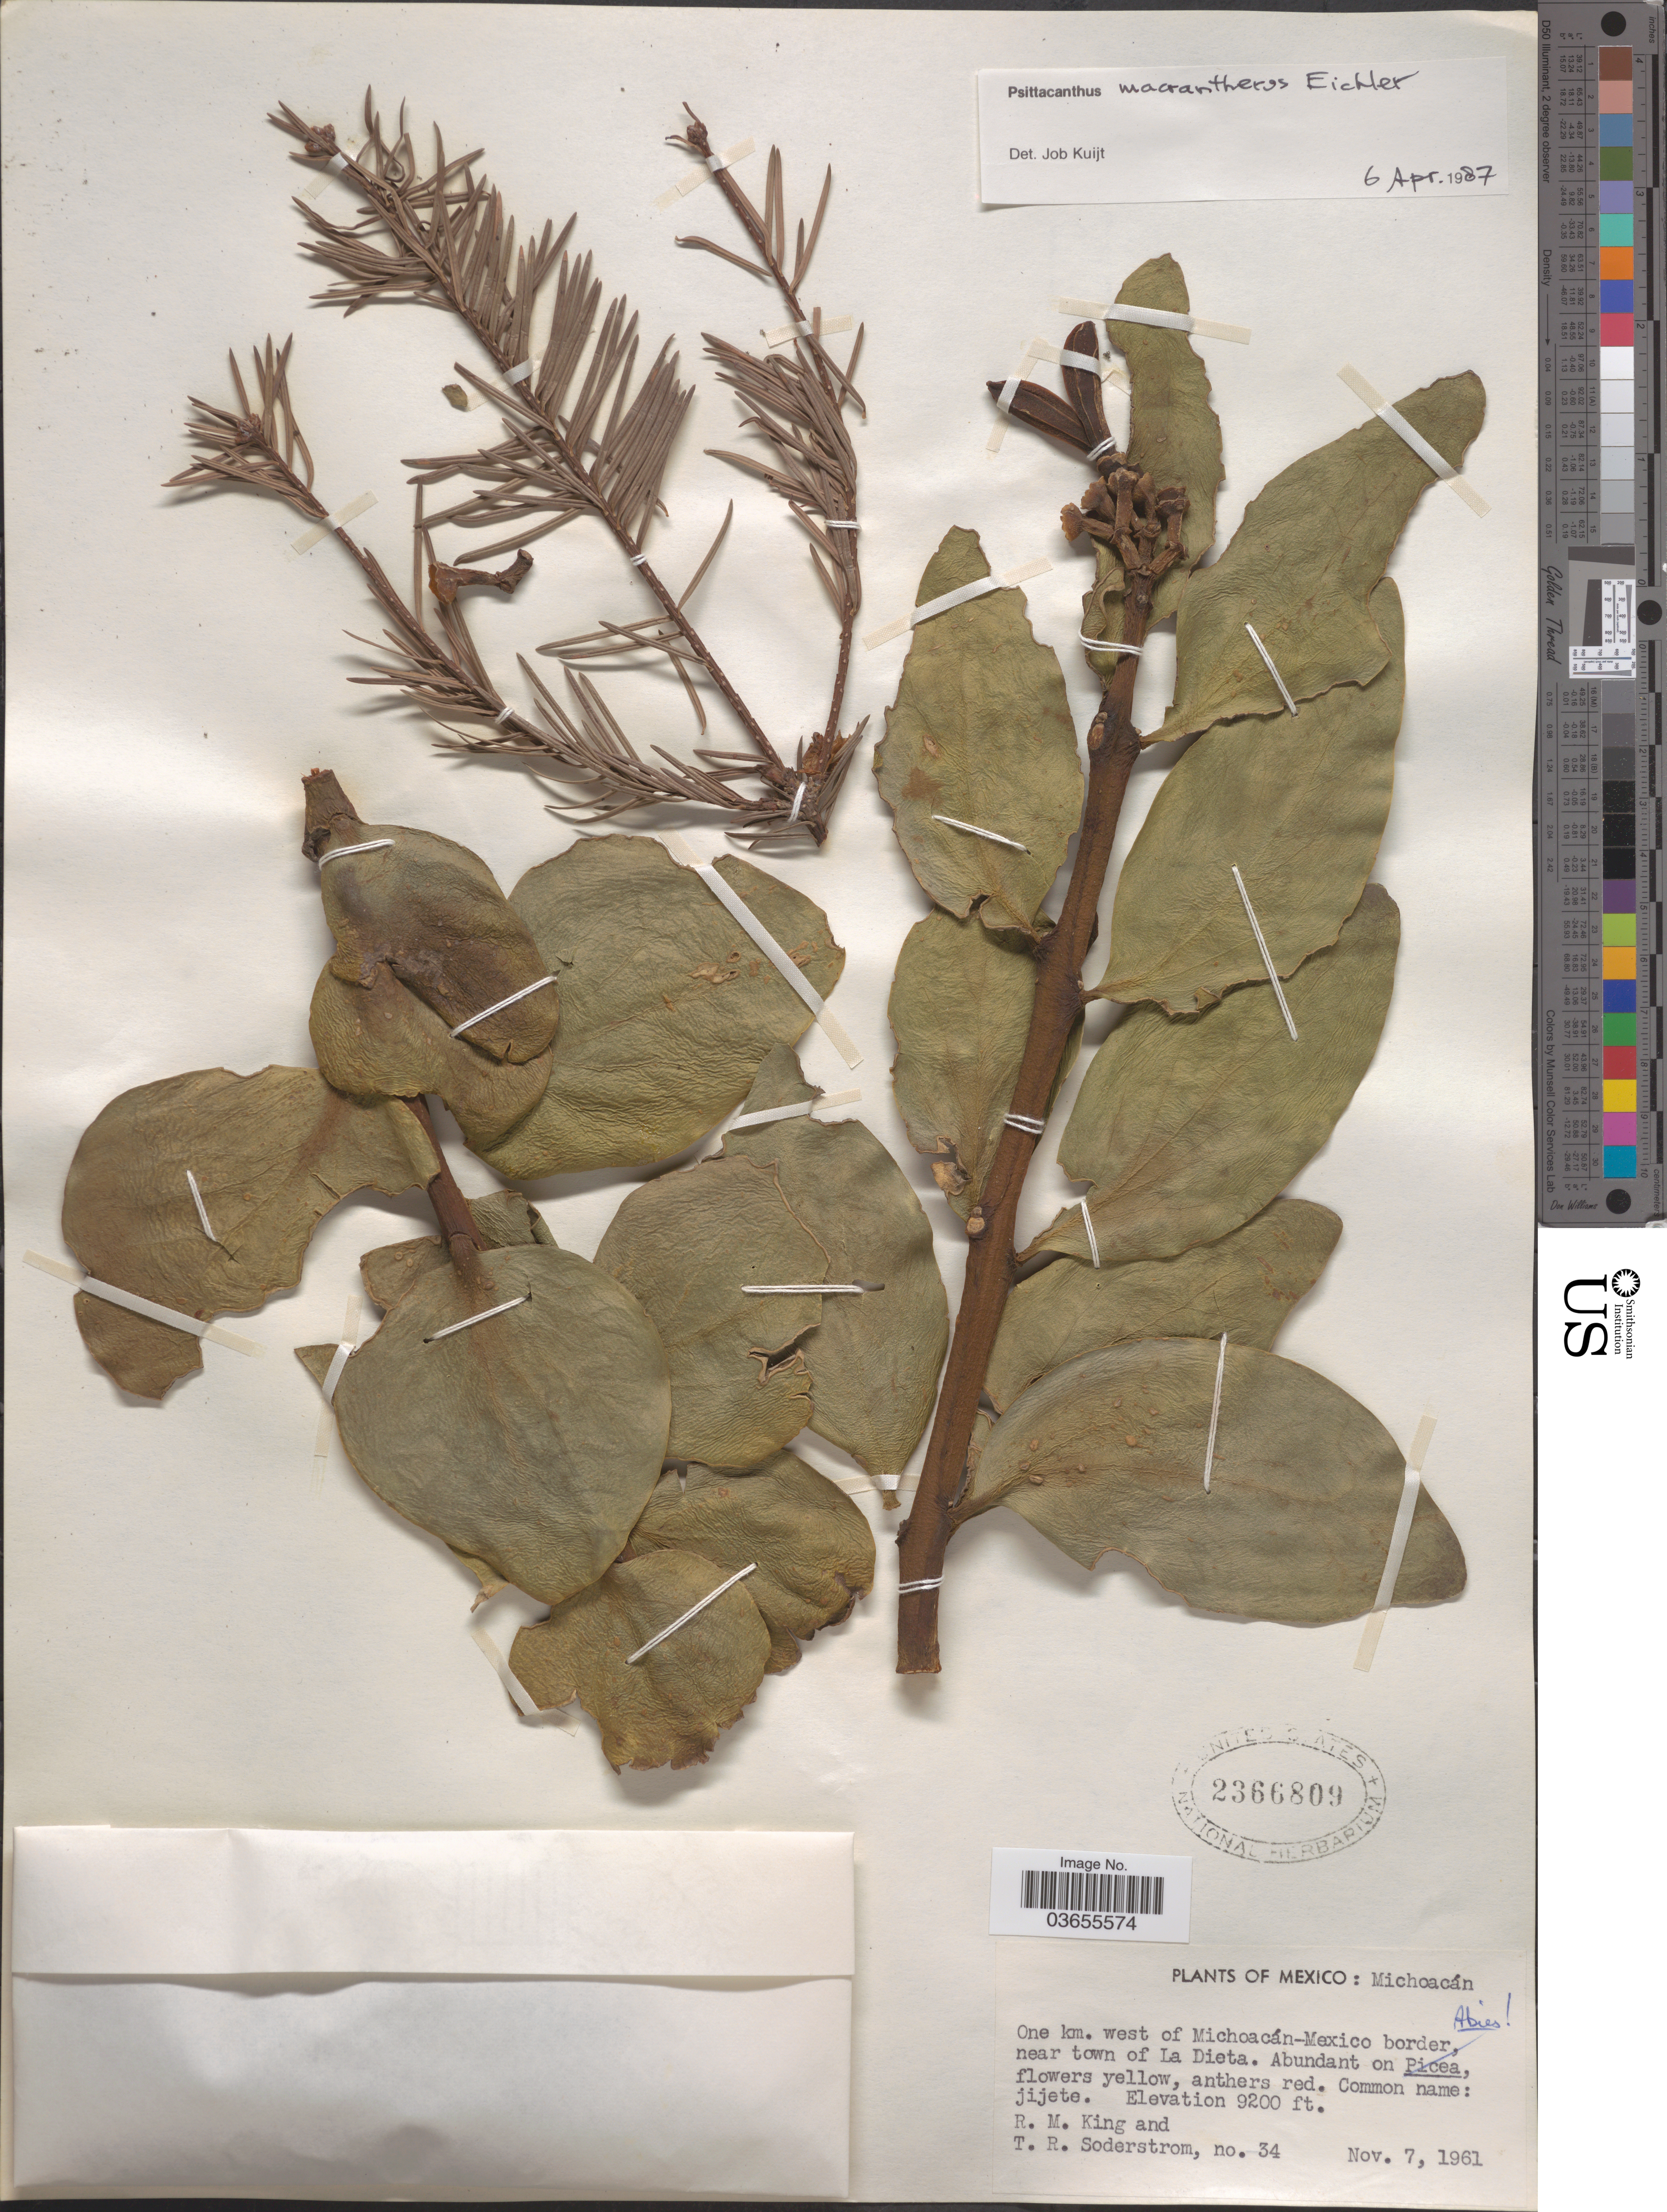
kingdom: Plantae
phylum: Tracheophyta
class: Magnoliopsida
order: Santalales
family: Loranthaceae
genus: Psittacanthus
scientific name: Psittacanthus macrantherus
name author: Eichler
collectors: R. M. King & T. R. Soderstrom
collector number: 34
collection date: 1961-11-07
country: Mexico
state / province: Michoacán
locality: One km. west of Michoacán-Mexico border, near town of La Dieta.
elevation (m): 2804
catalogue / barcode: US 2366809